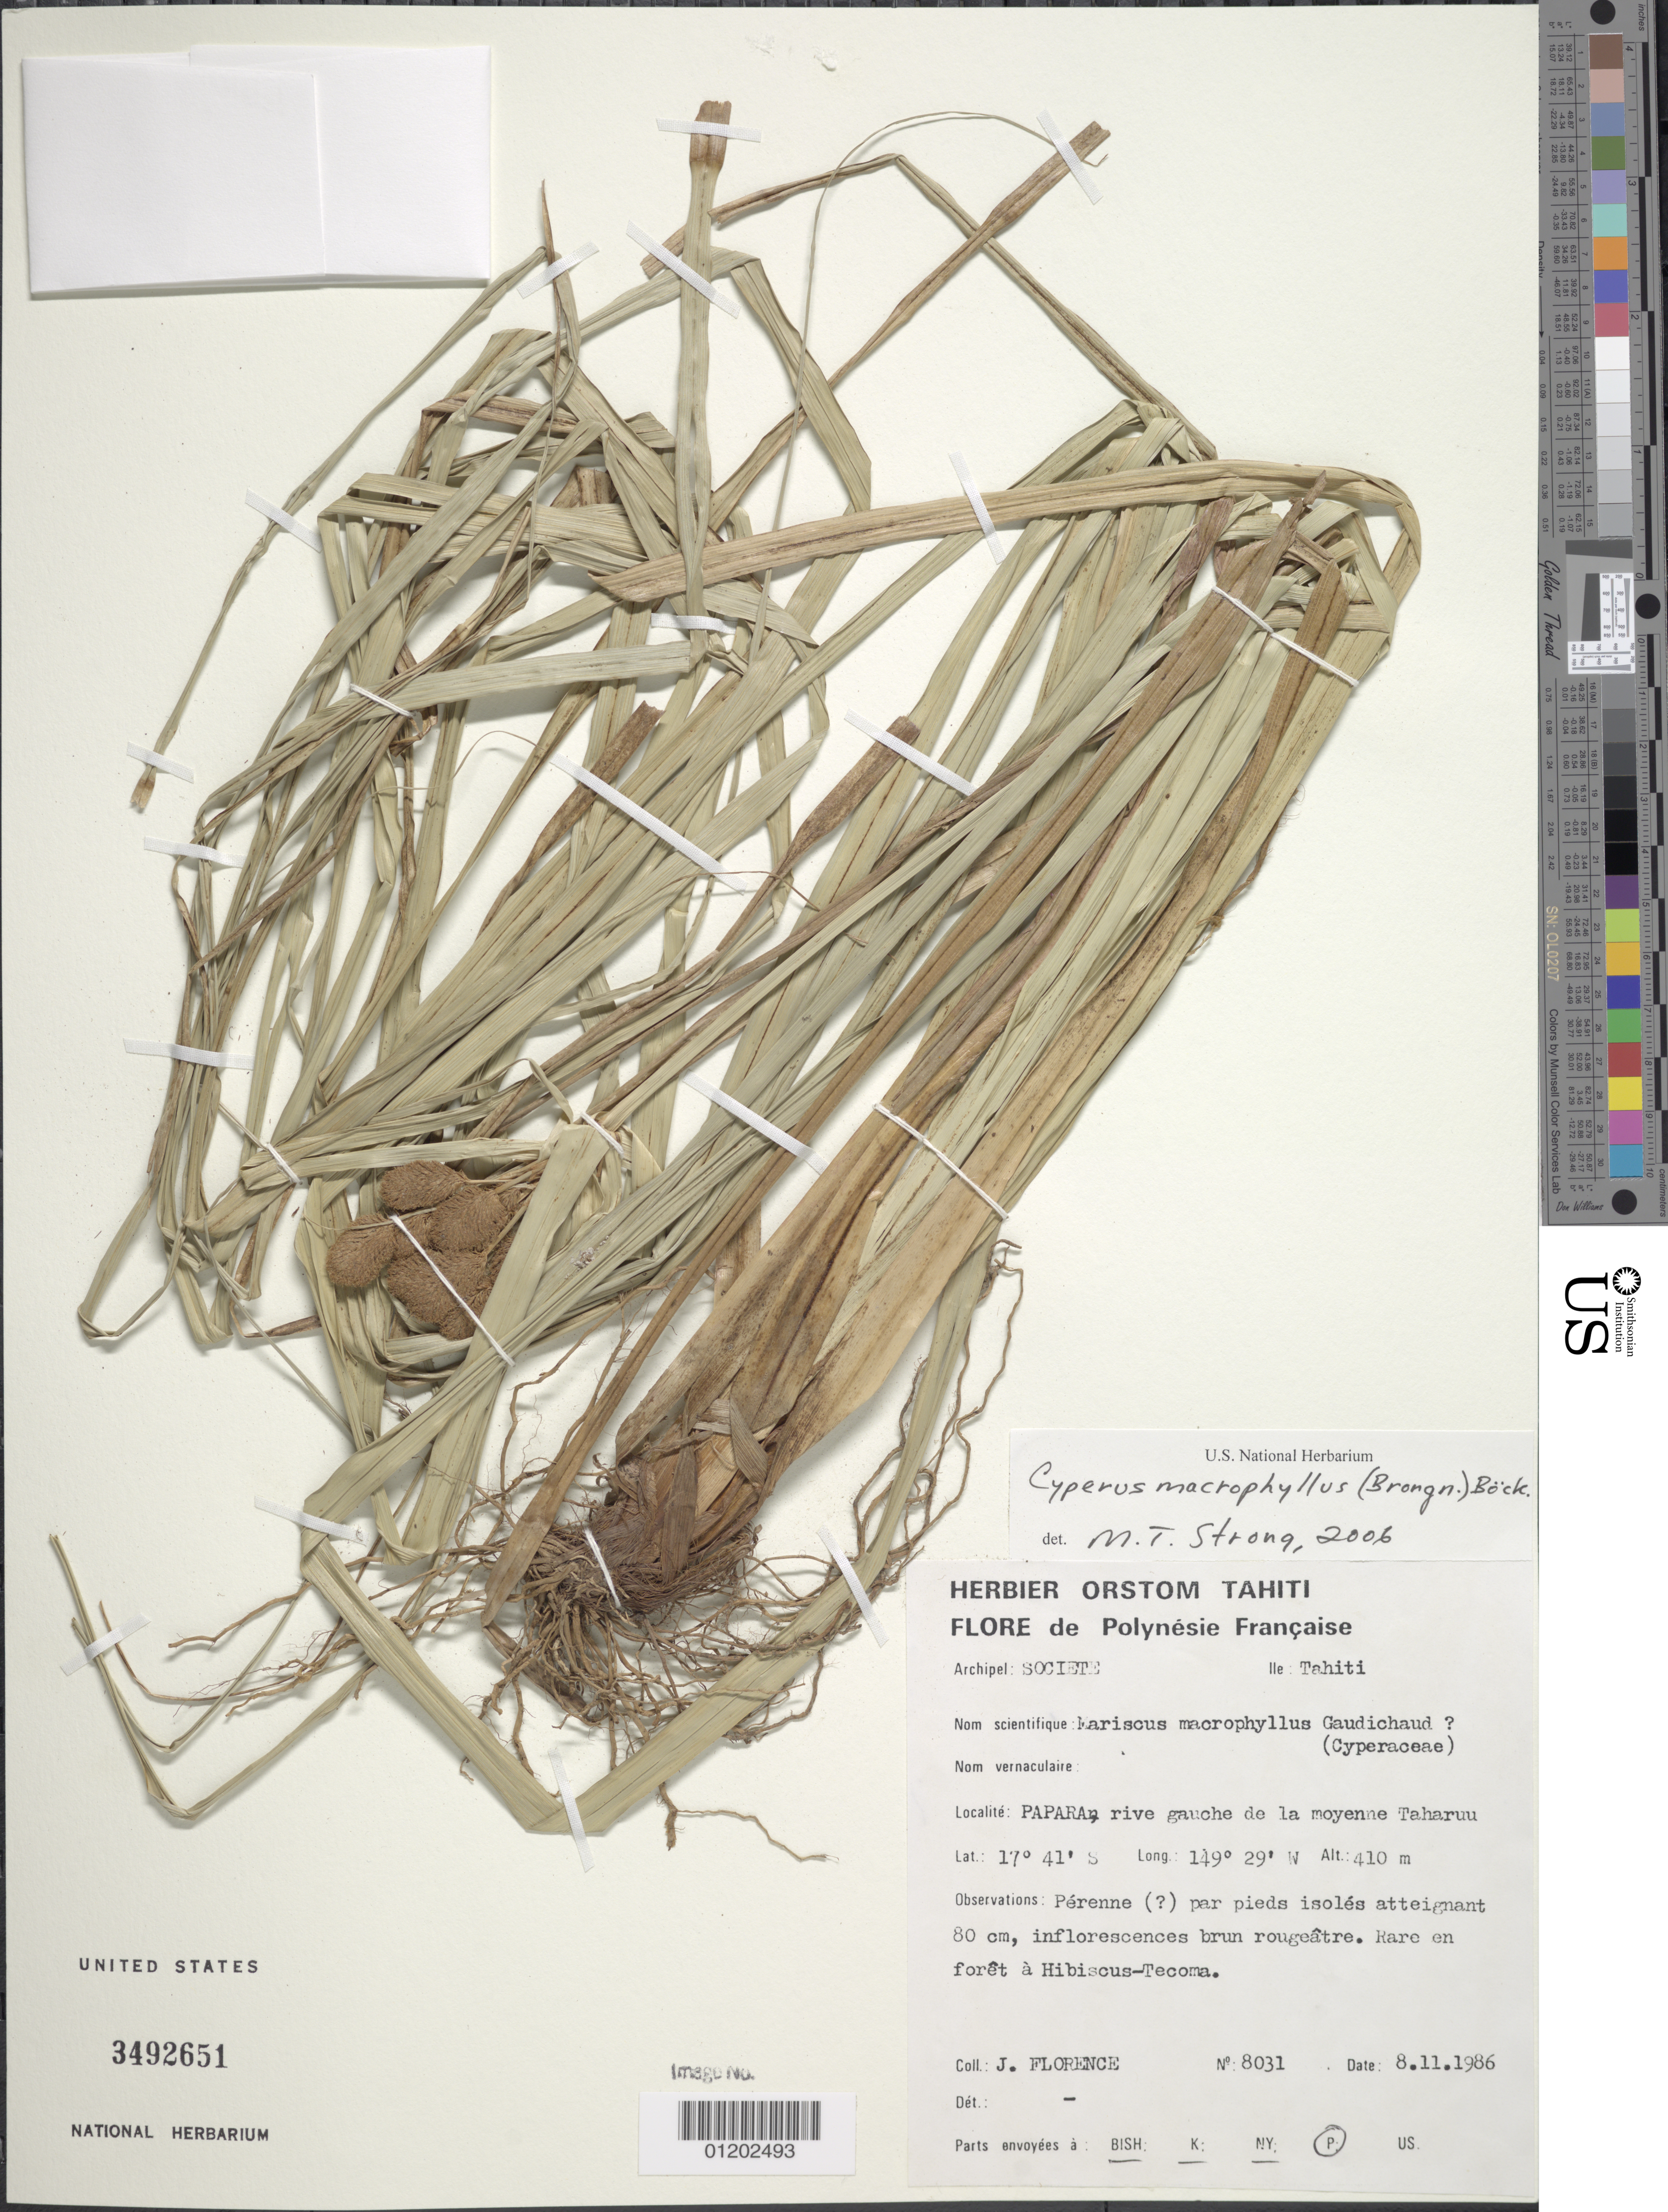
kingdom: Plantae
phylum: Tracheophyta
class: Liliopsida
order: Poales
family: Cyperaceae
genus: Cyperus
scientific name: Cyperus macrophyllus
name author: (Brongn.) Boeckeler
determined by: Strong, M. T., (US), Smithsonian Institution - National Museum of Natural History (UNITED STATES)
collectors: J. Florence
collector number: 8031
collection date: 1986-11-08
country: French Polynesia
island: Tahiti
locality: Papara, Rive gauche de la moryenne taharuu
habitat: en Forèt à Hibiscus-Tecoma.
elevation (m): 410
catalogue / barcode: US 3492651